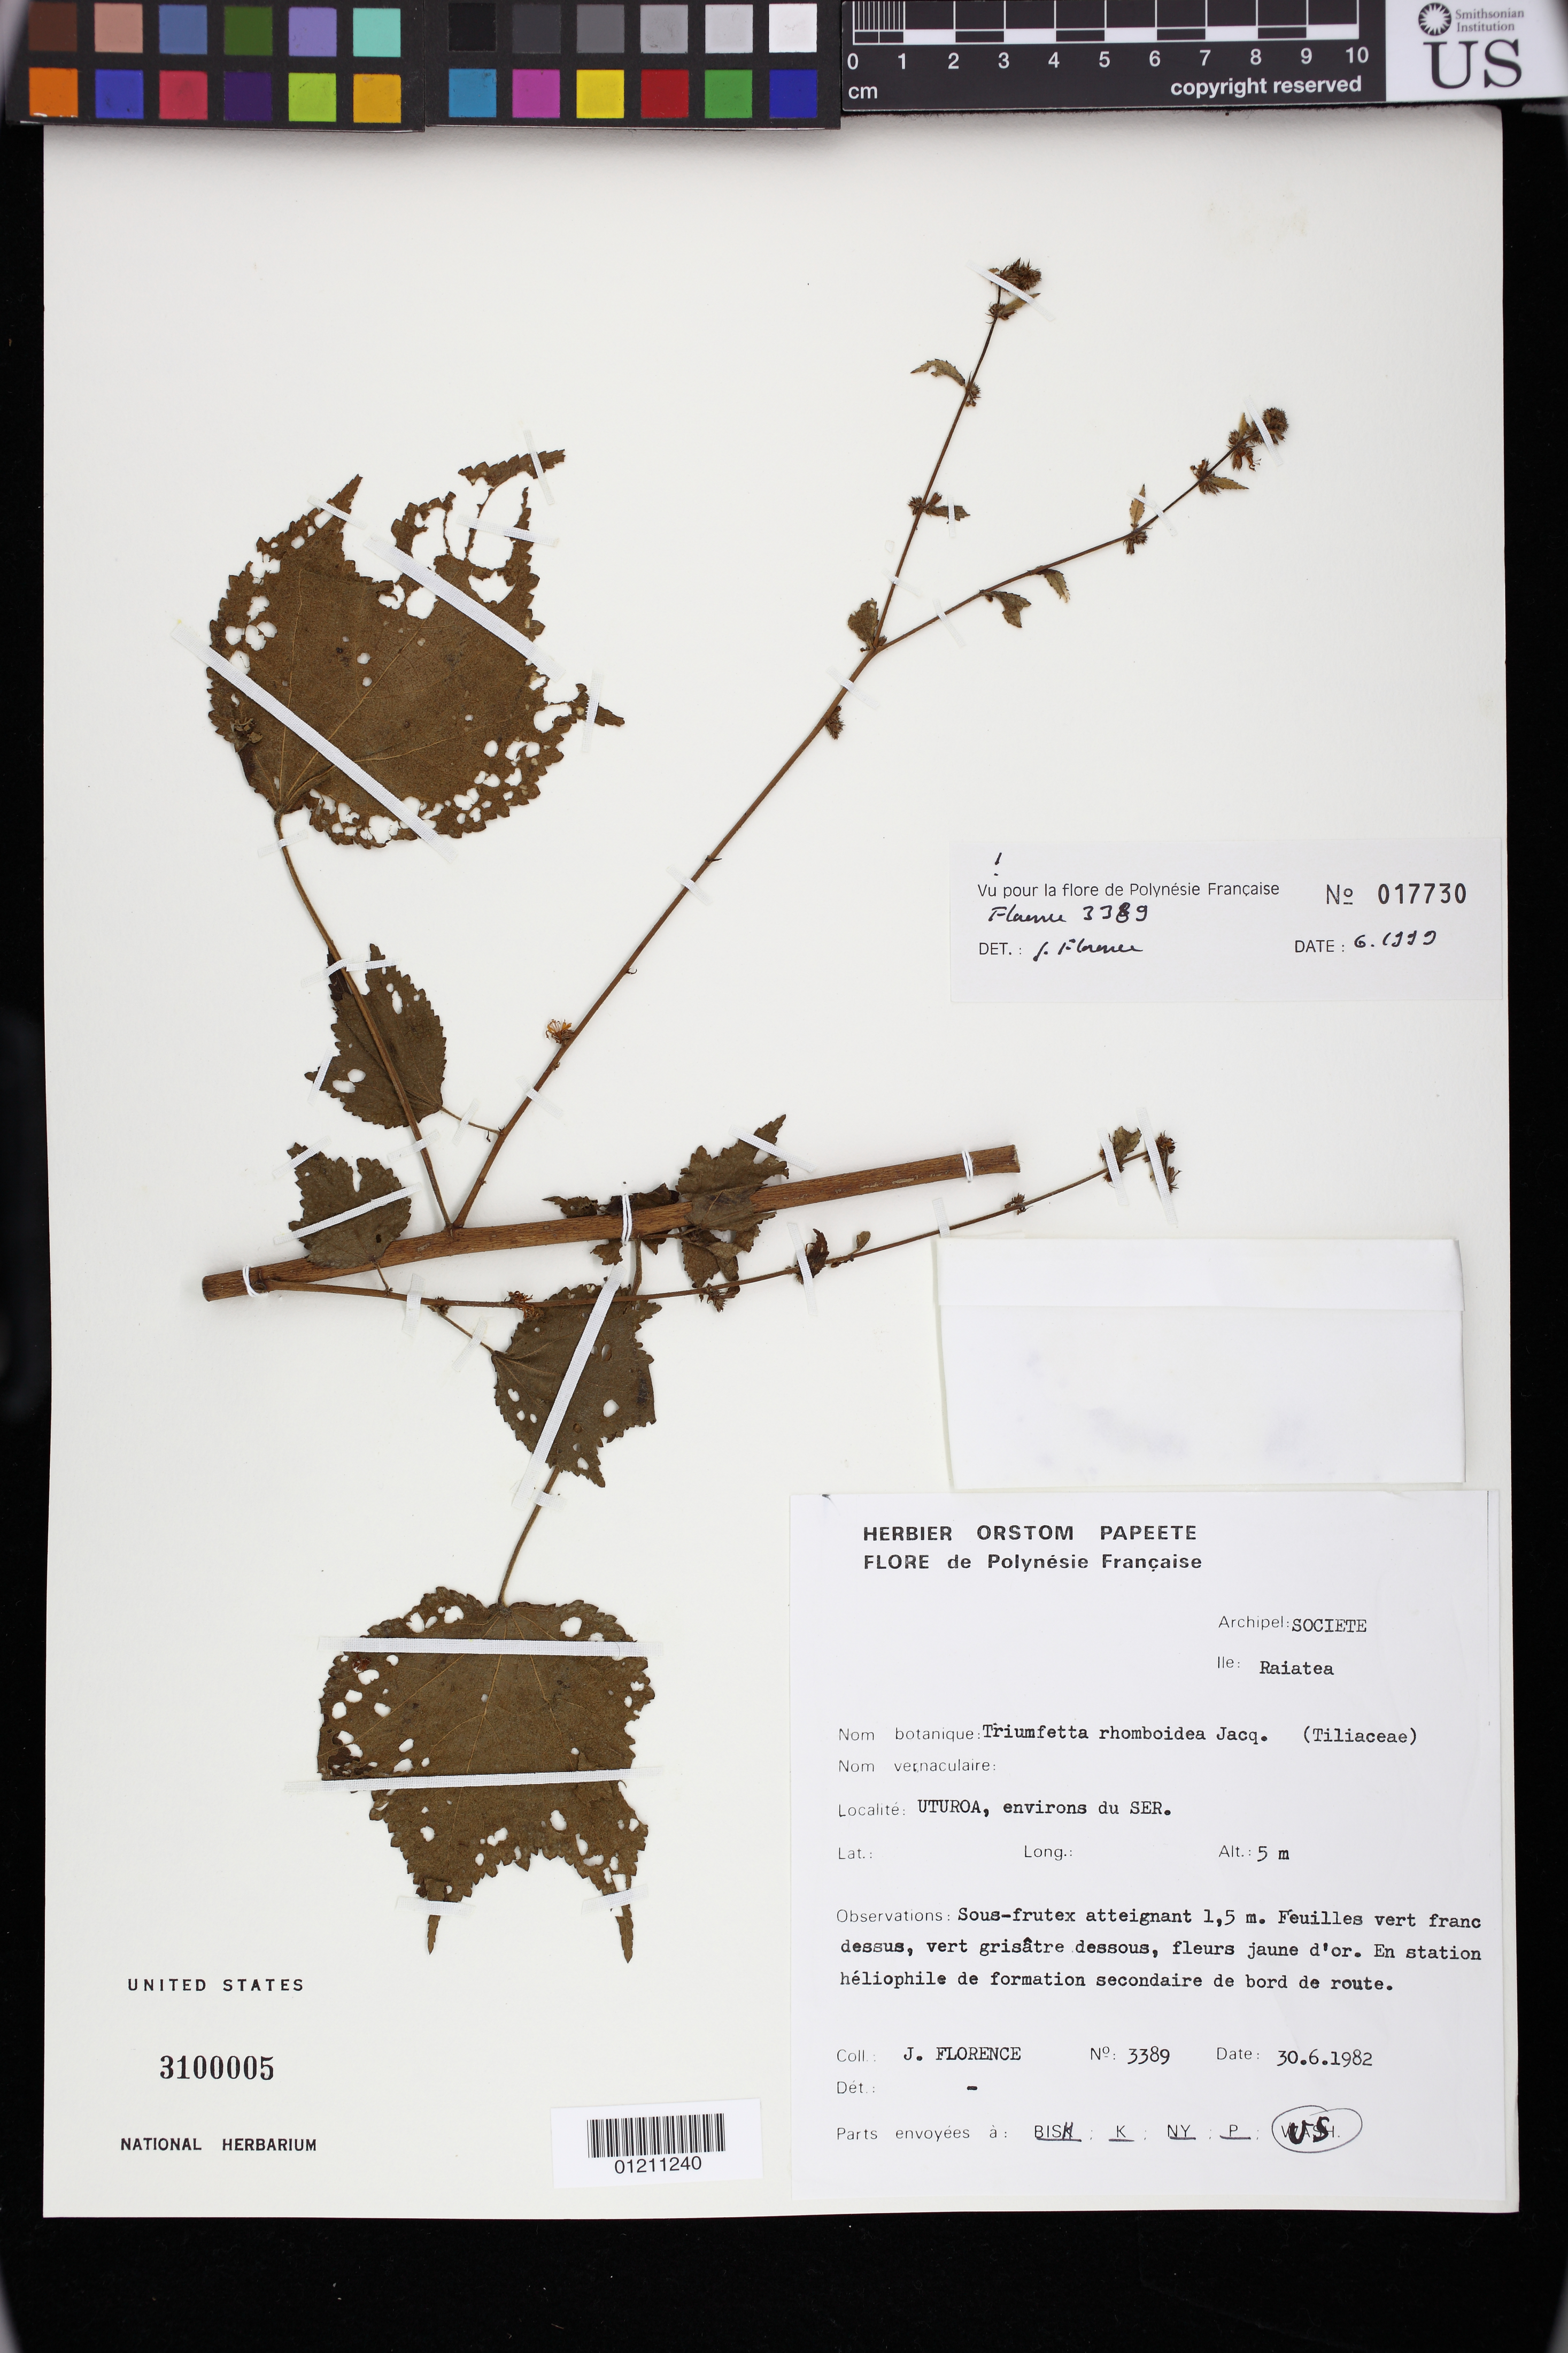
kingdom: Plantae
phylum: Tracheophyta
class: Magnoliopsida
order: Malvales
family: Malvaceae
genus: Triumfetta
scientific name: Triumfetta rhomboidea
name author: Jacq.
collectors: J. Florence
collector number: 3389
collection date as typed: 30 Jun 1982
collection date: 1982-06-30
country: French Polynesia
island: Raiatea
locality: Archipel: Societie, Ile: Raiatea. Localité: Uturoa environs de Sur.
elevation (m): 5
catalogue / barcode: US 3100005